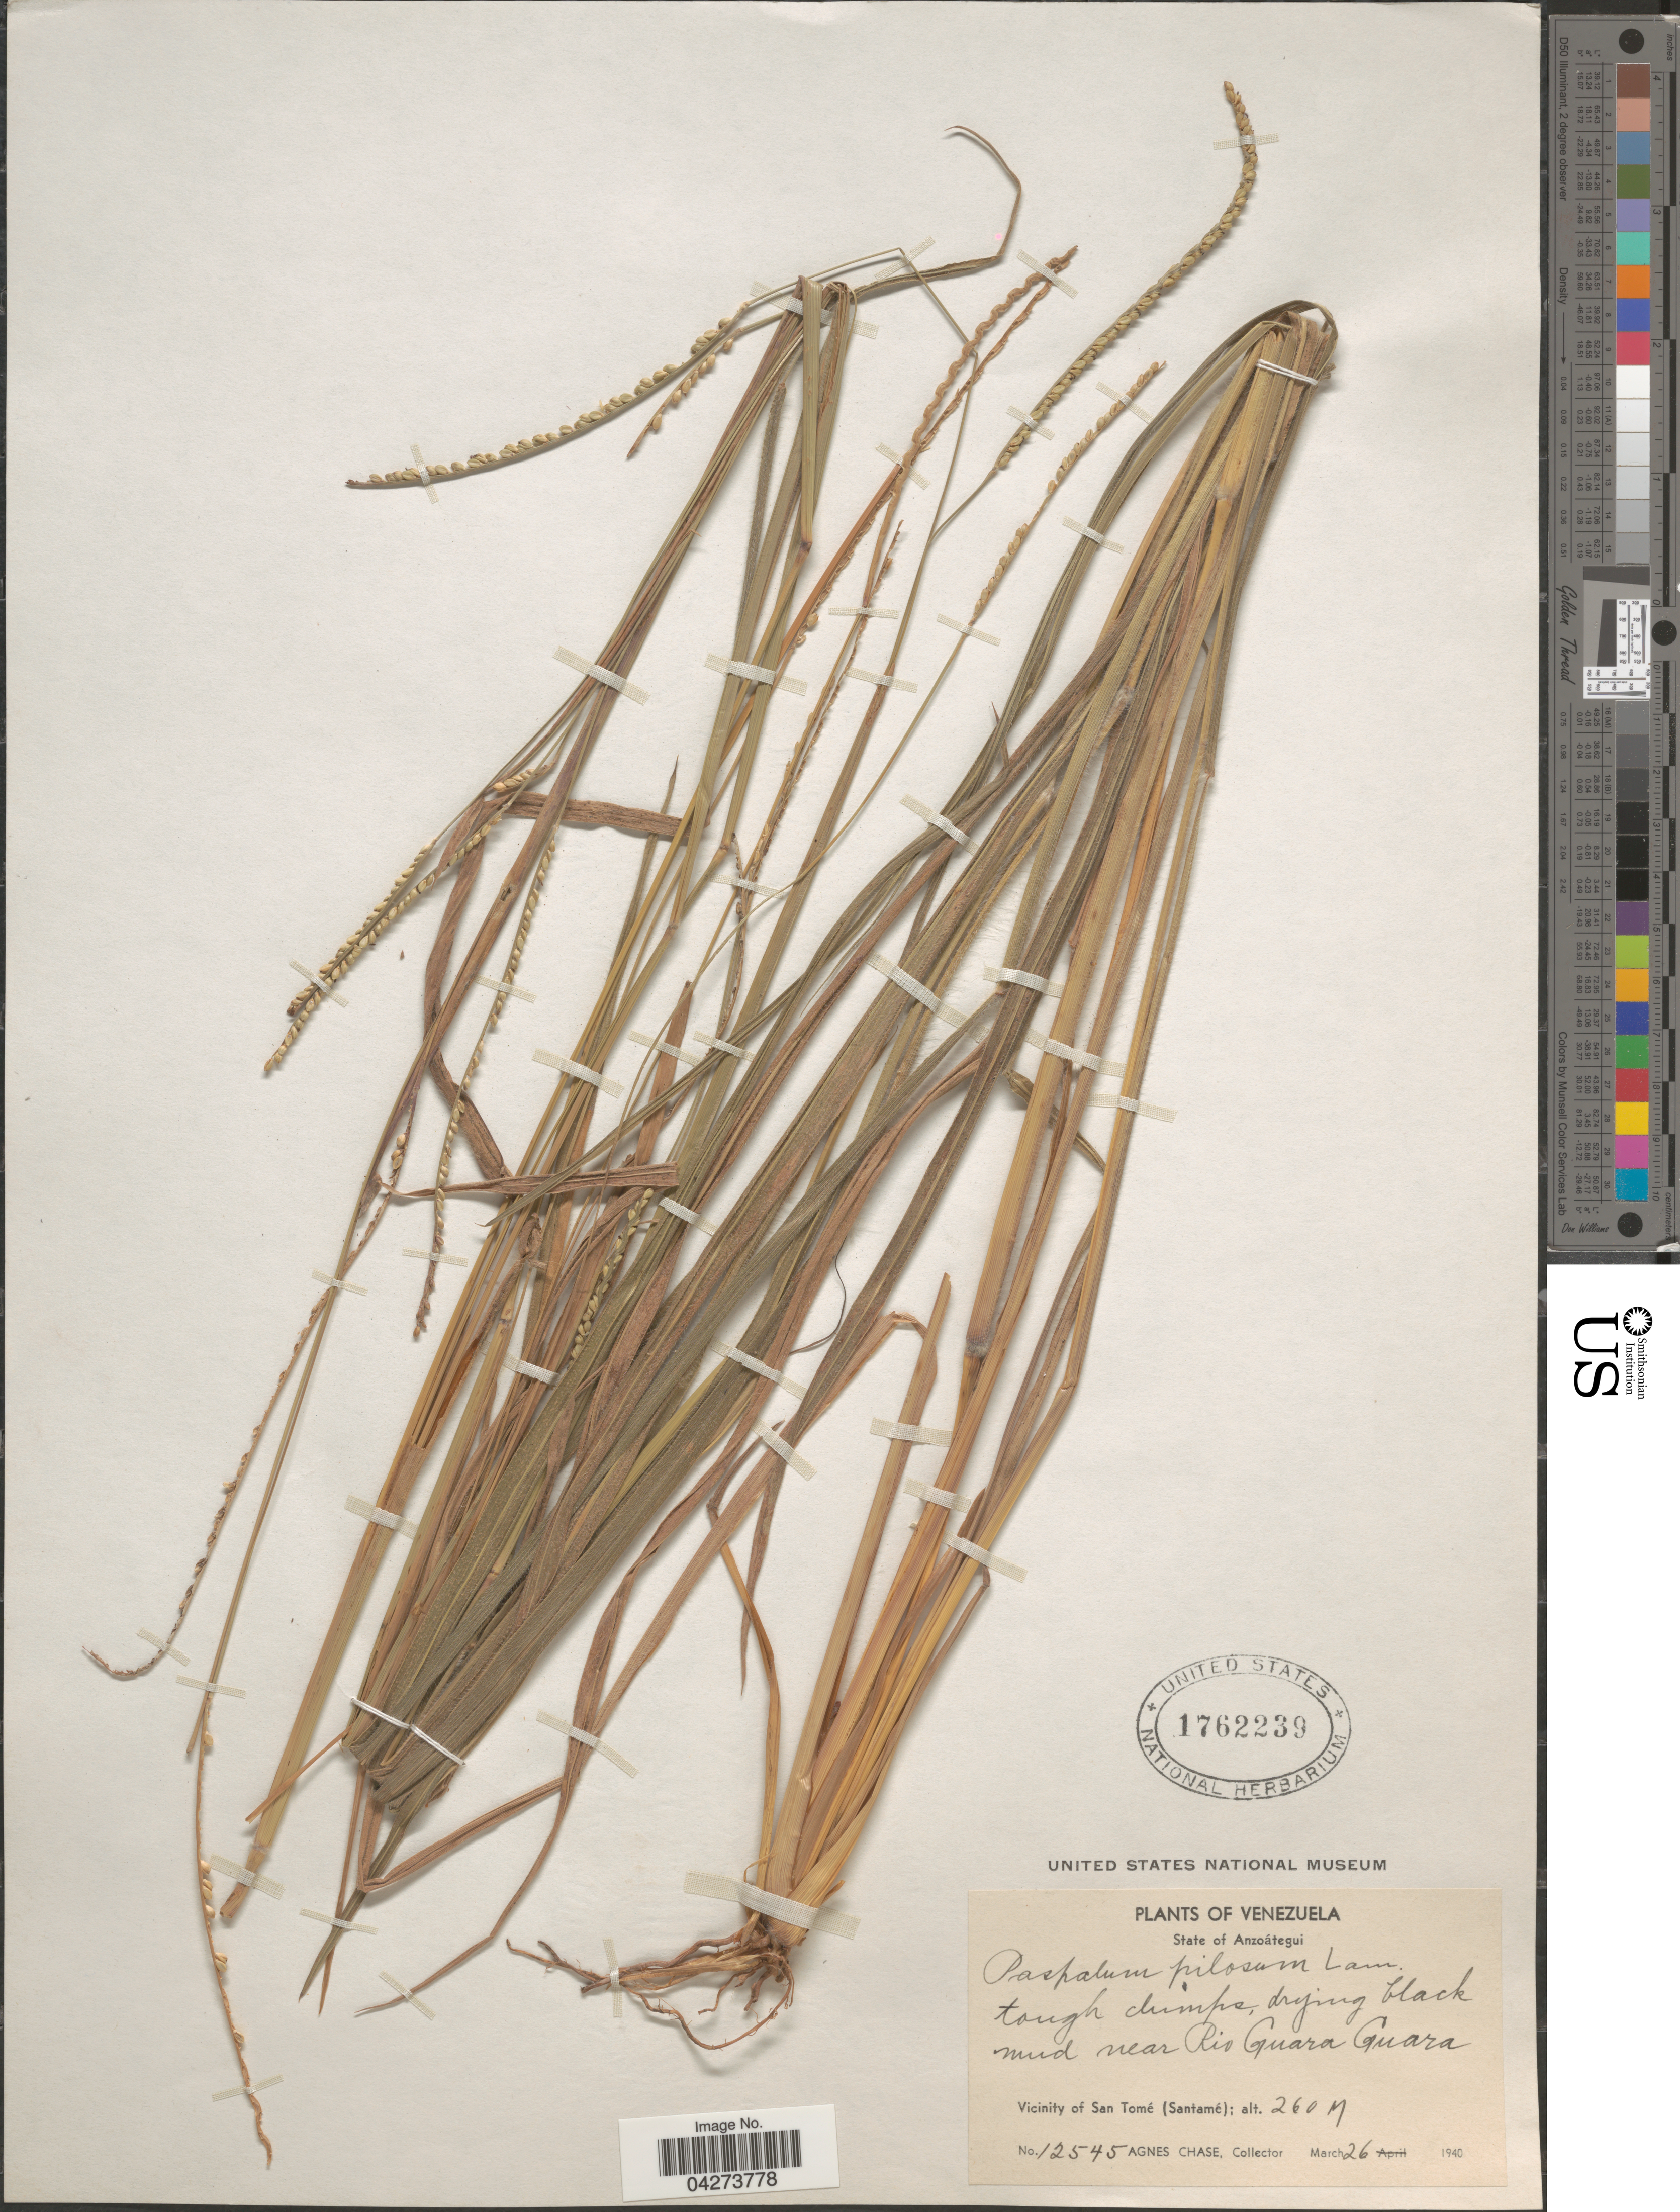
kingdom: Plantae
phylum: Tracheophyta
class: Liliopsida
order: Poales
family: Poaceae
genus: Paspalum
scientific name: Paspalum pilosum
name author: Lam.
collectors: A. Chase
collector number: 12545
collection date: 1940-03-26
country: Venezuela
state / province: Anzoategui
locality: Drying black mud near Rio Guara Guara. Vicinity of San Tomé (Santamé).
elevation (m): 260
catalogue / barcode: US 1762239